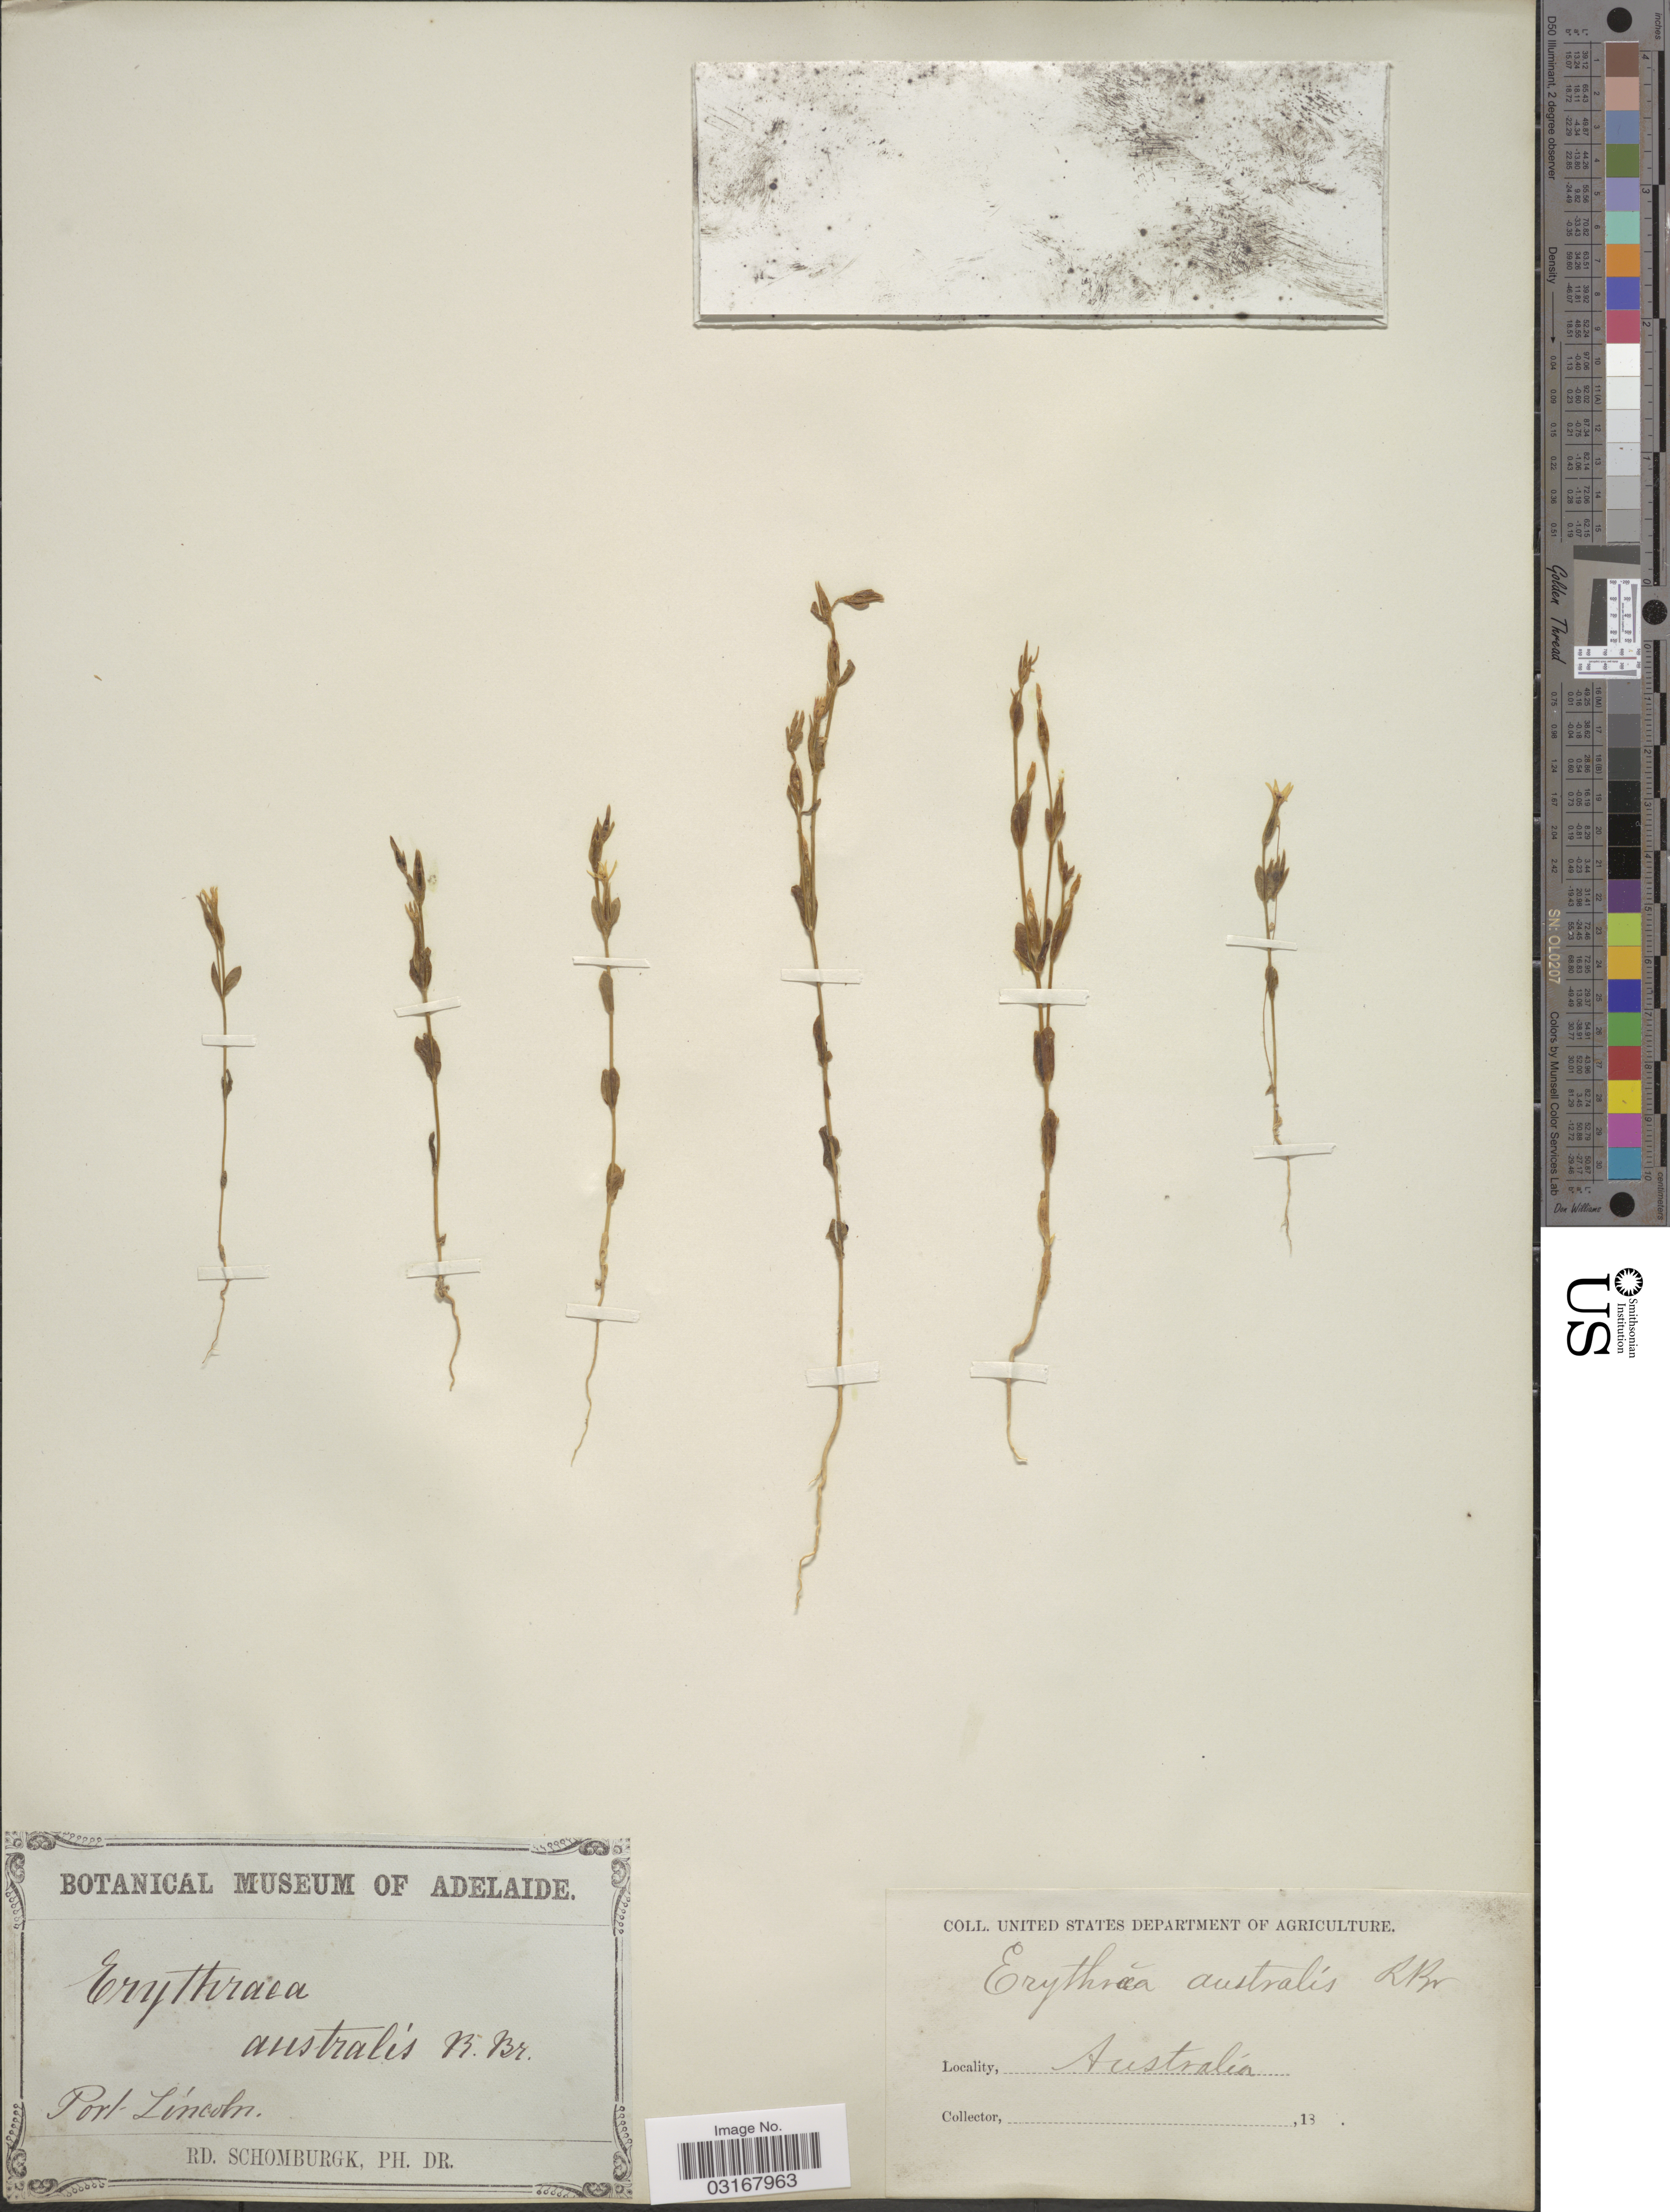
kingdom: Plantae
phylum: Tracheophyta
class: Magnoliopsida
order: Gentianales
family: Gentianaceae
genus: Schenkia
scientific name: Schenkia australis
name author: (R. Br.) G. Mans.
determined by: Strong, Mark T., (BOT), Smithsonian Institution - National Museum of Natural History (UNITED STATES)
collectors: M. R. Schomburgk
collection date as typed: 18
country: Australia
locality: Port Lincoln.